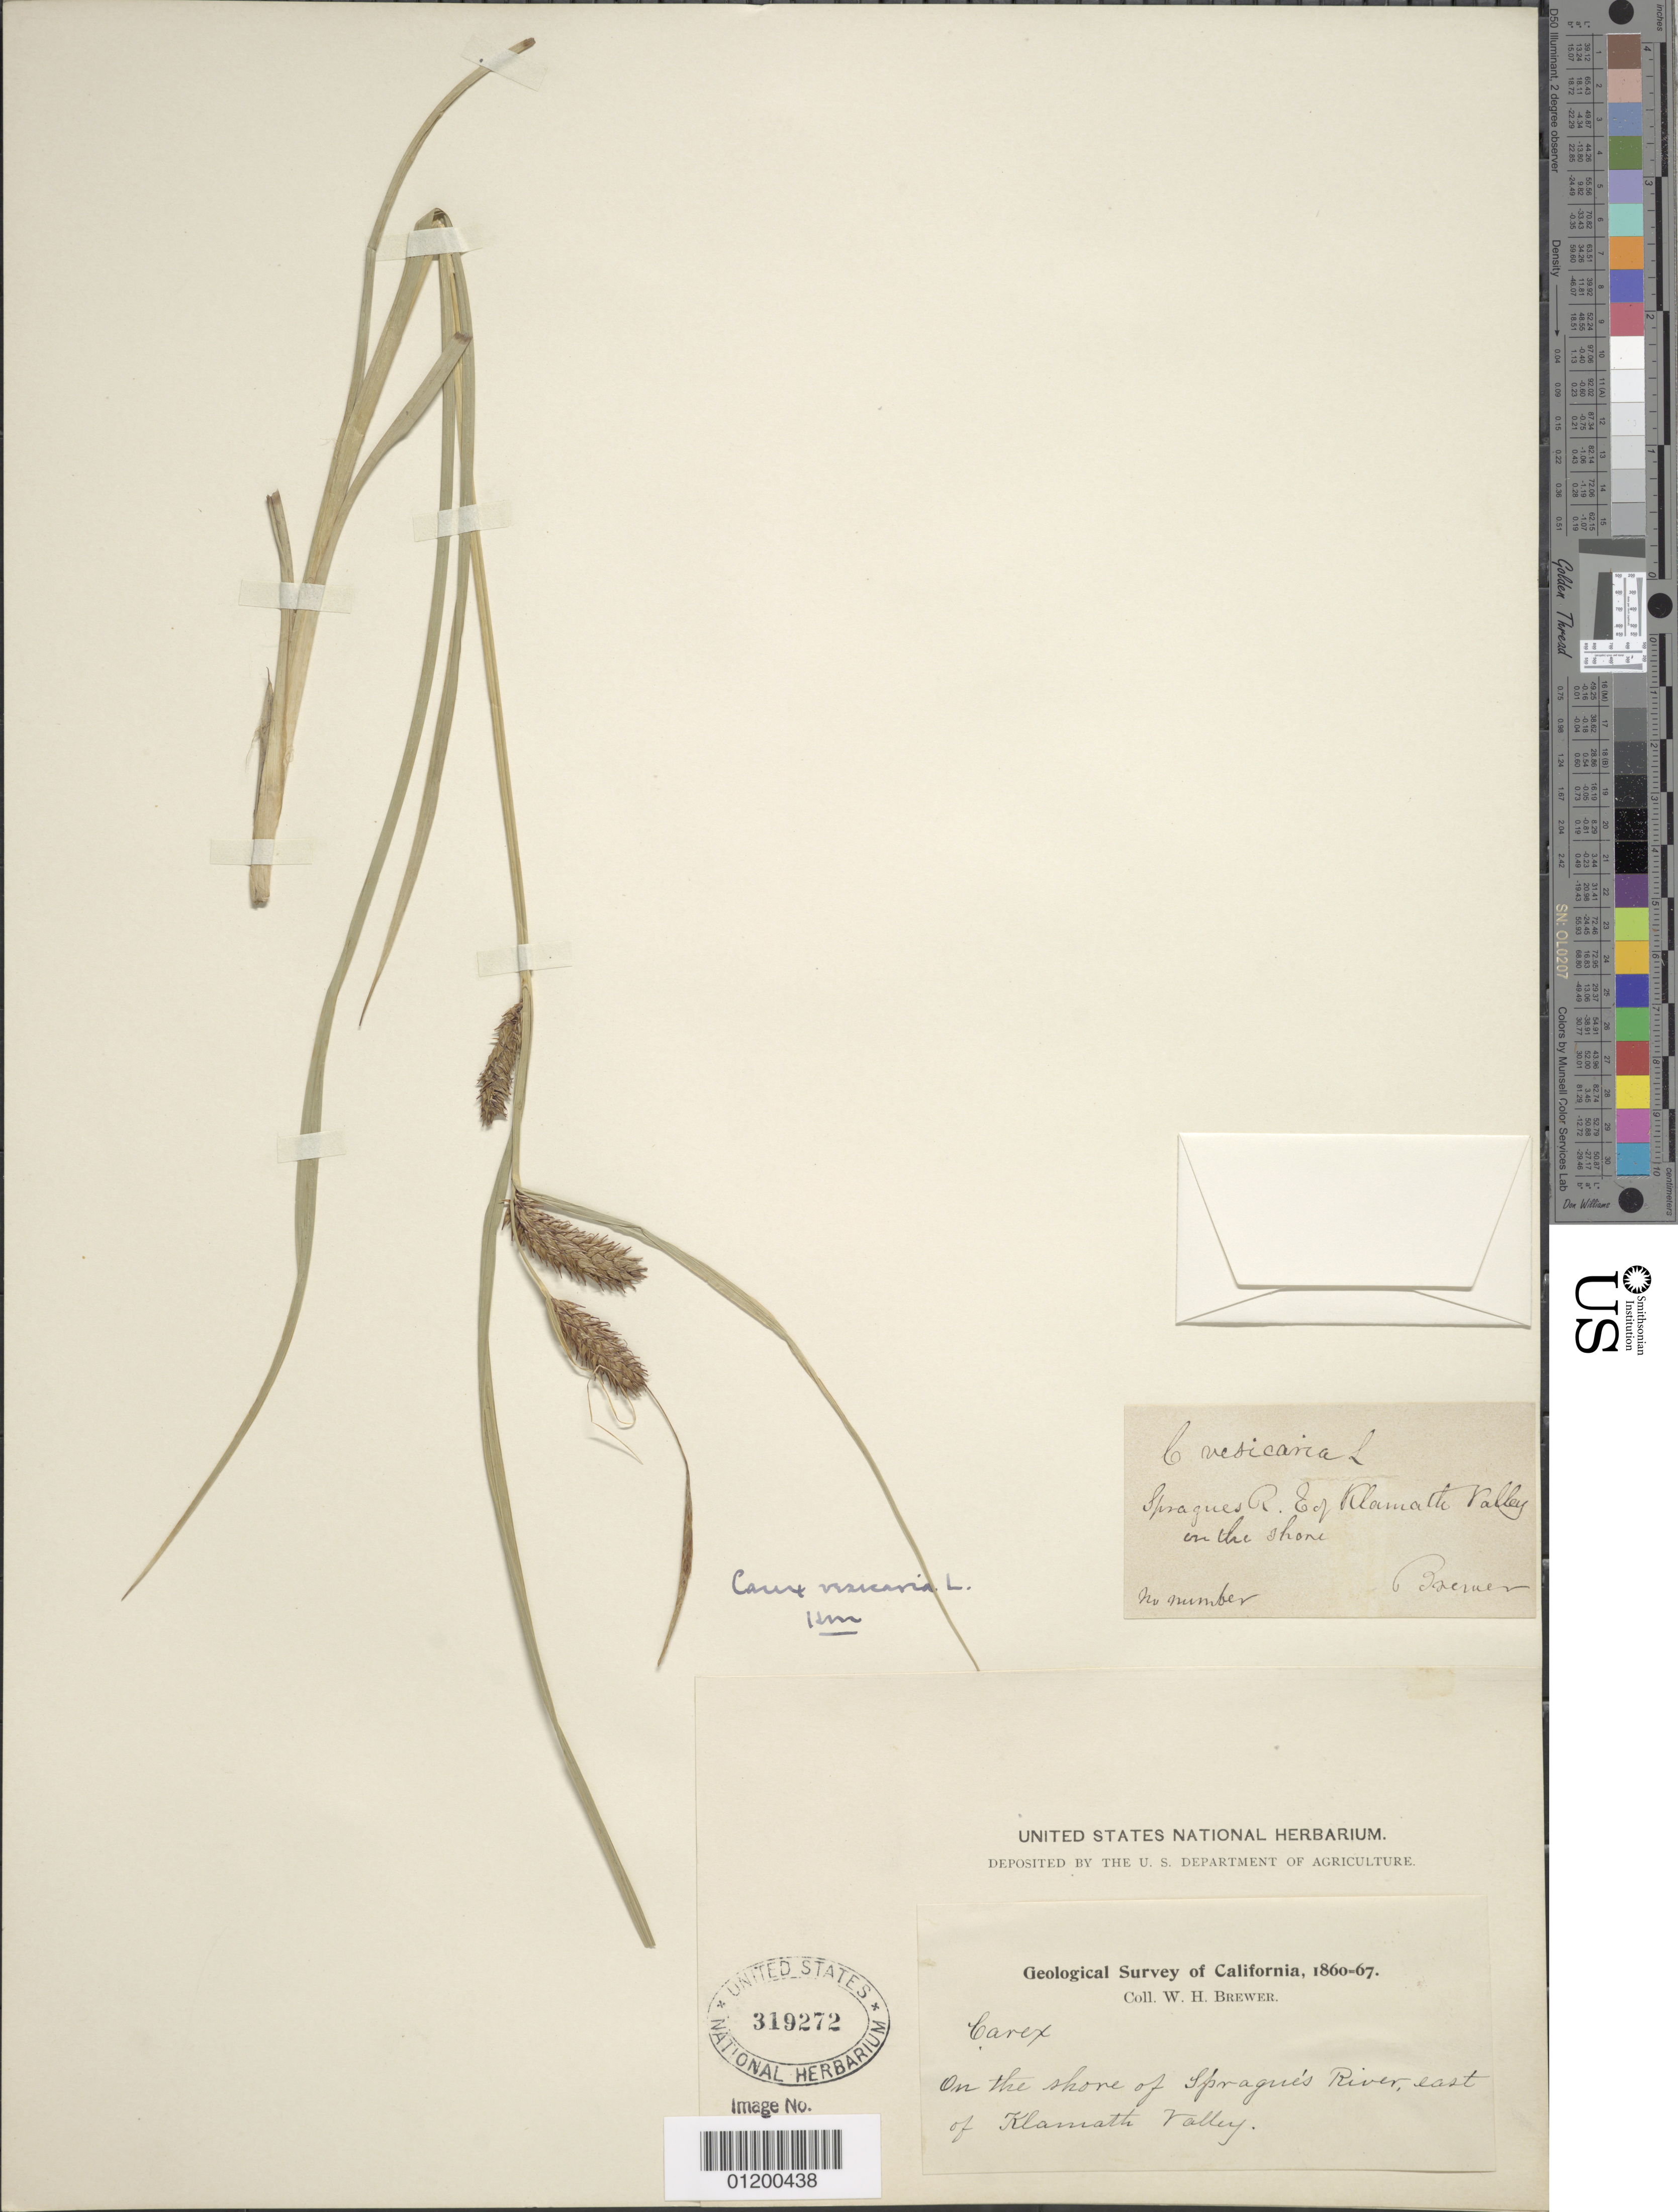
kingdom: Plantae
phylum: Tracheophyta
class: Liliopsida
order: Poales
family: Cyperaceae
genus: Carex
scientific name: Carex vesicaria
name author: L.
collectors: W. H. Brewer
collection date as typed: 1860 to -- --- 1867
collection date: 1860/1867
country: United States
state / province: California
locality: On the shore of Sprague's River, east of Klamath Valley.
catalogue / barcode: US 319272